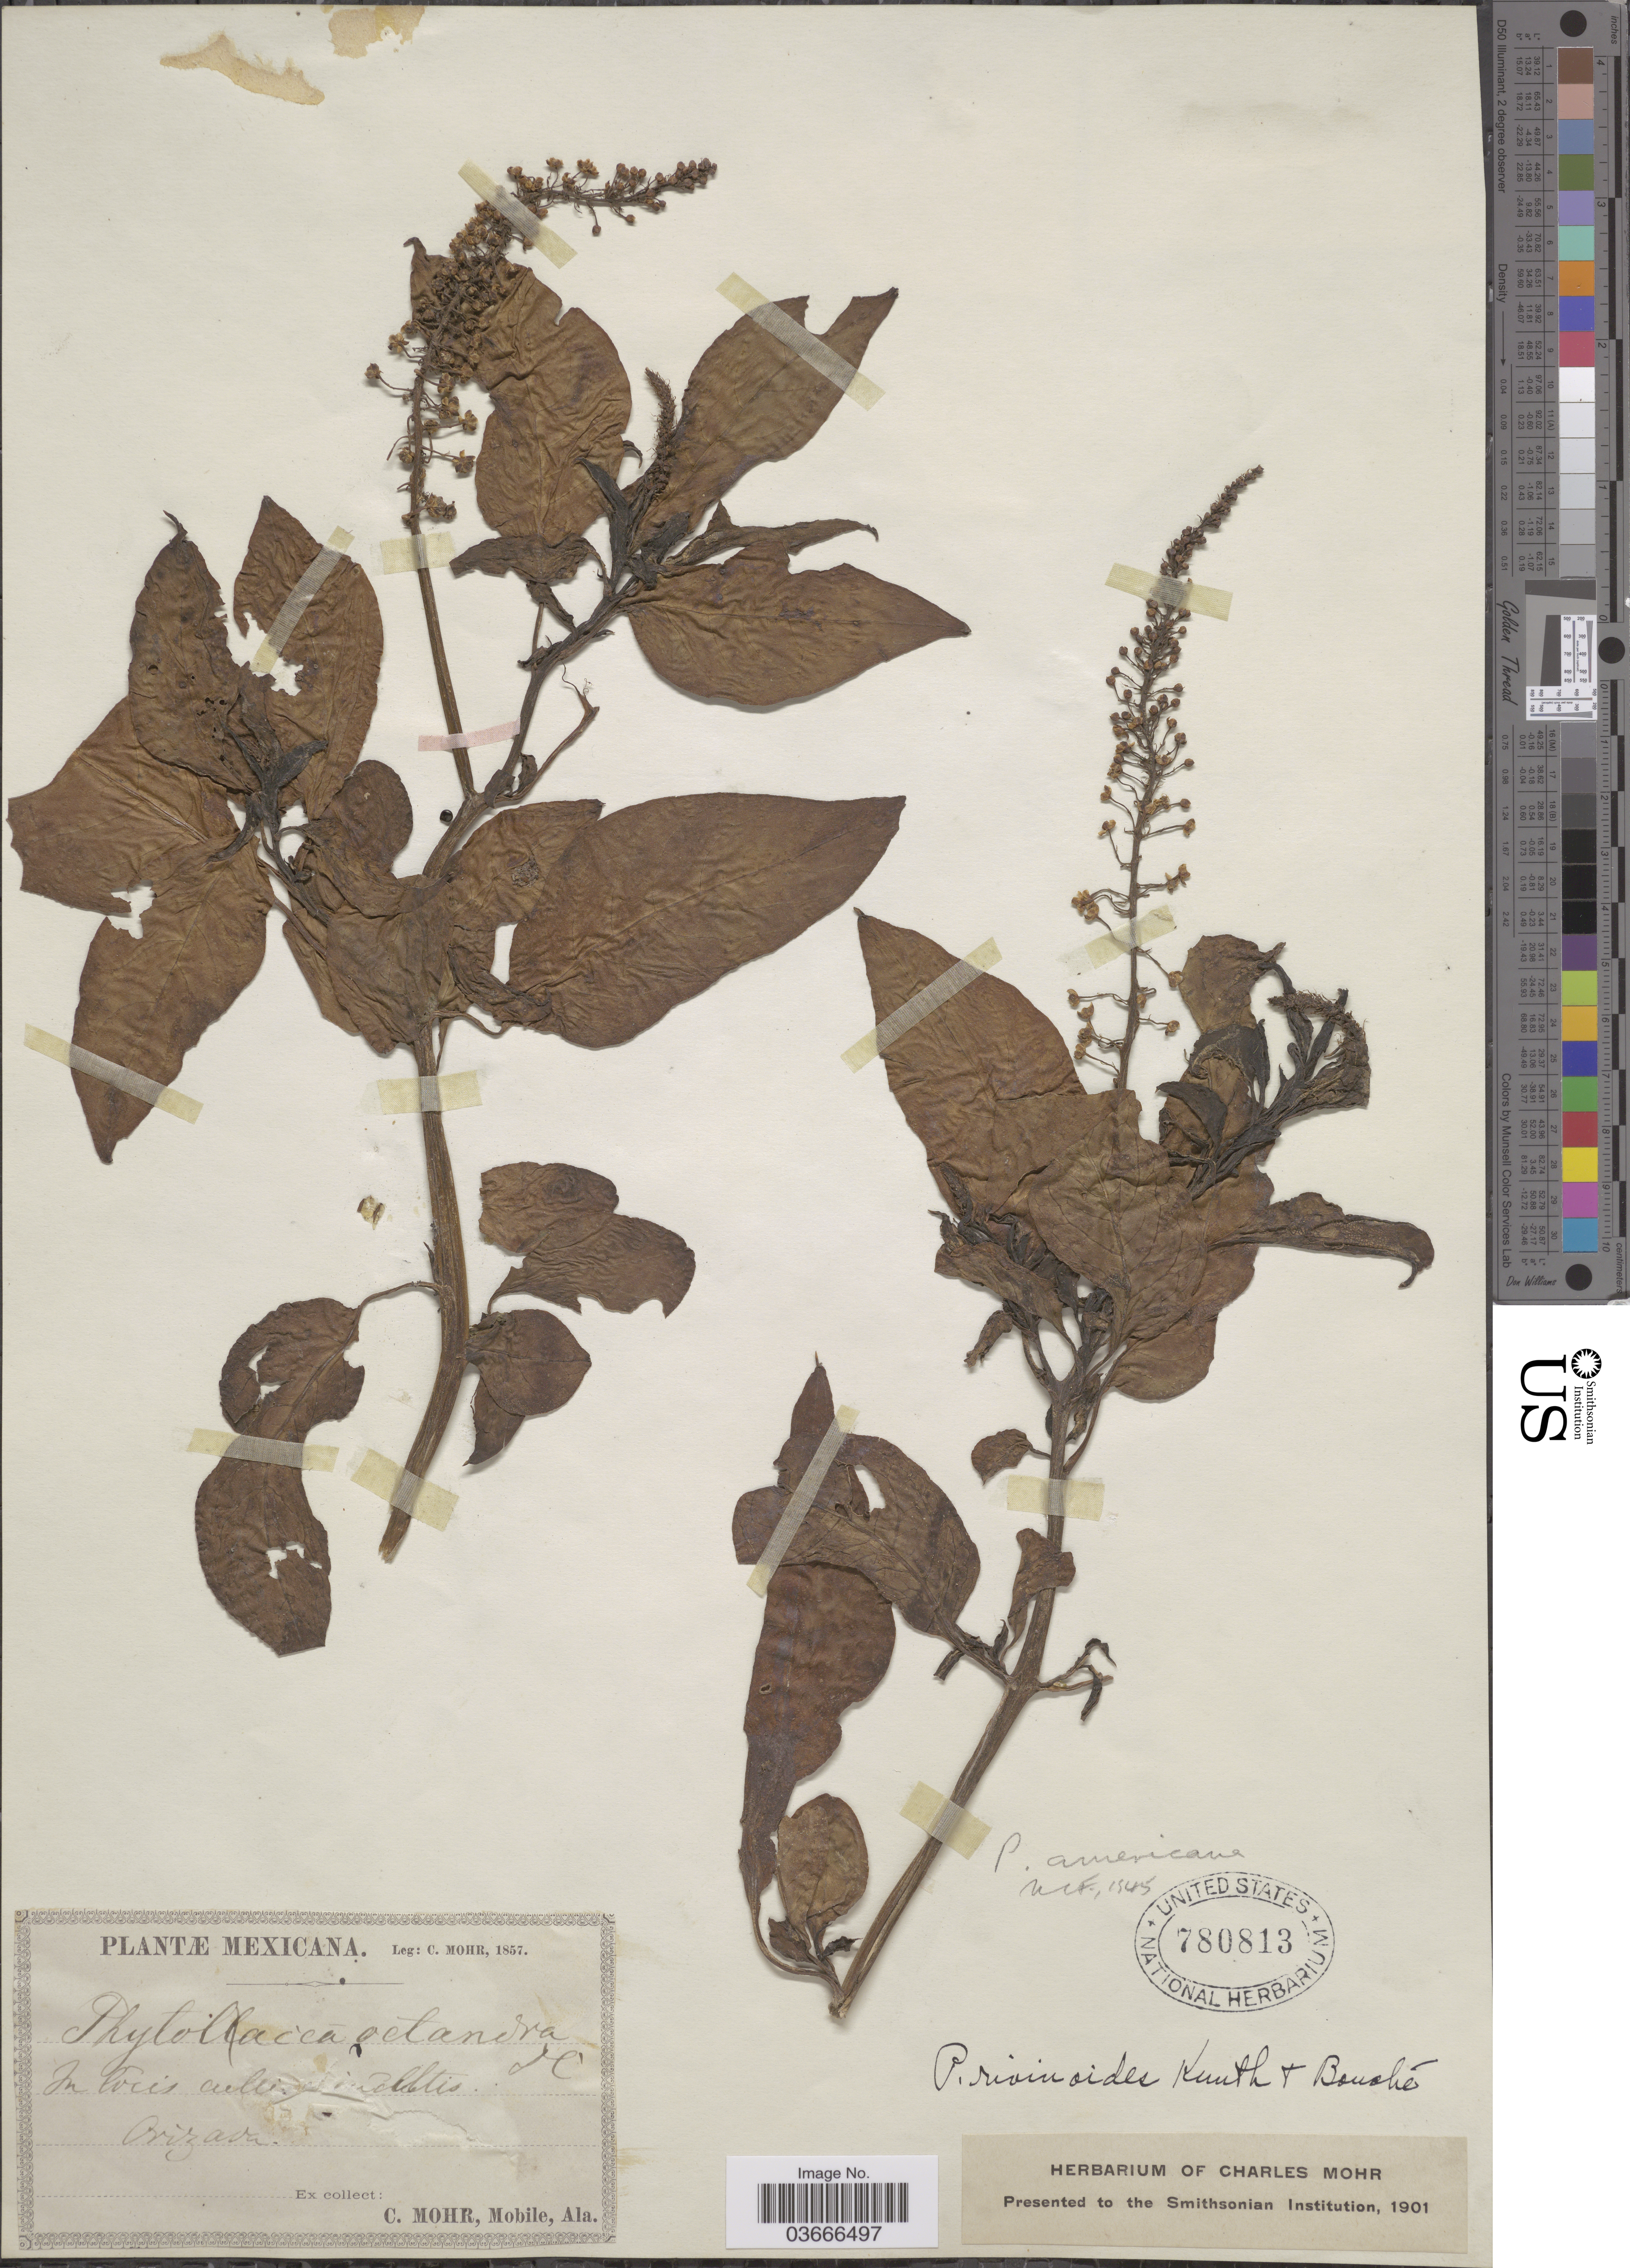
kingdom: Plantae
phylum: Tracheophyta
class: Magnoliopsida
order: Caryophyllales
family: Phytolaccaceae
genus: Phytolacca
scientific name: Phytolacca americana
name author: L.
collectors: C. T. Mohr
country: Mexico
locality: Orizaba.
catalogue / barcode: US 780813